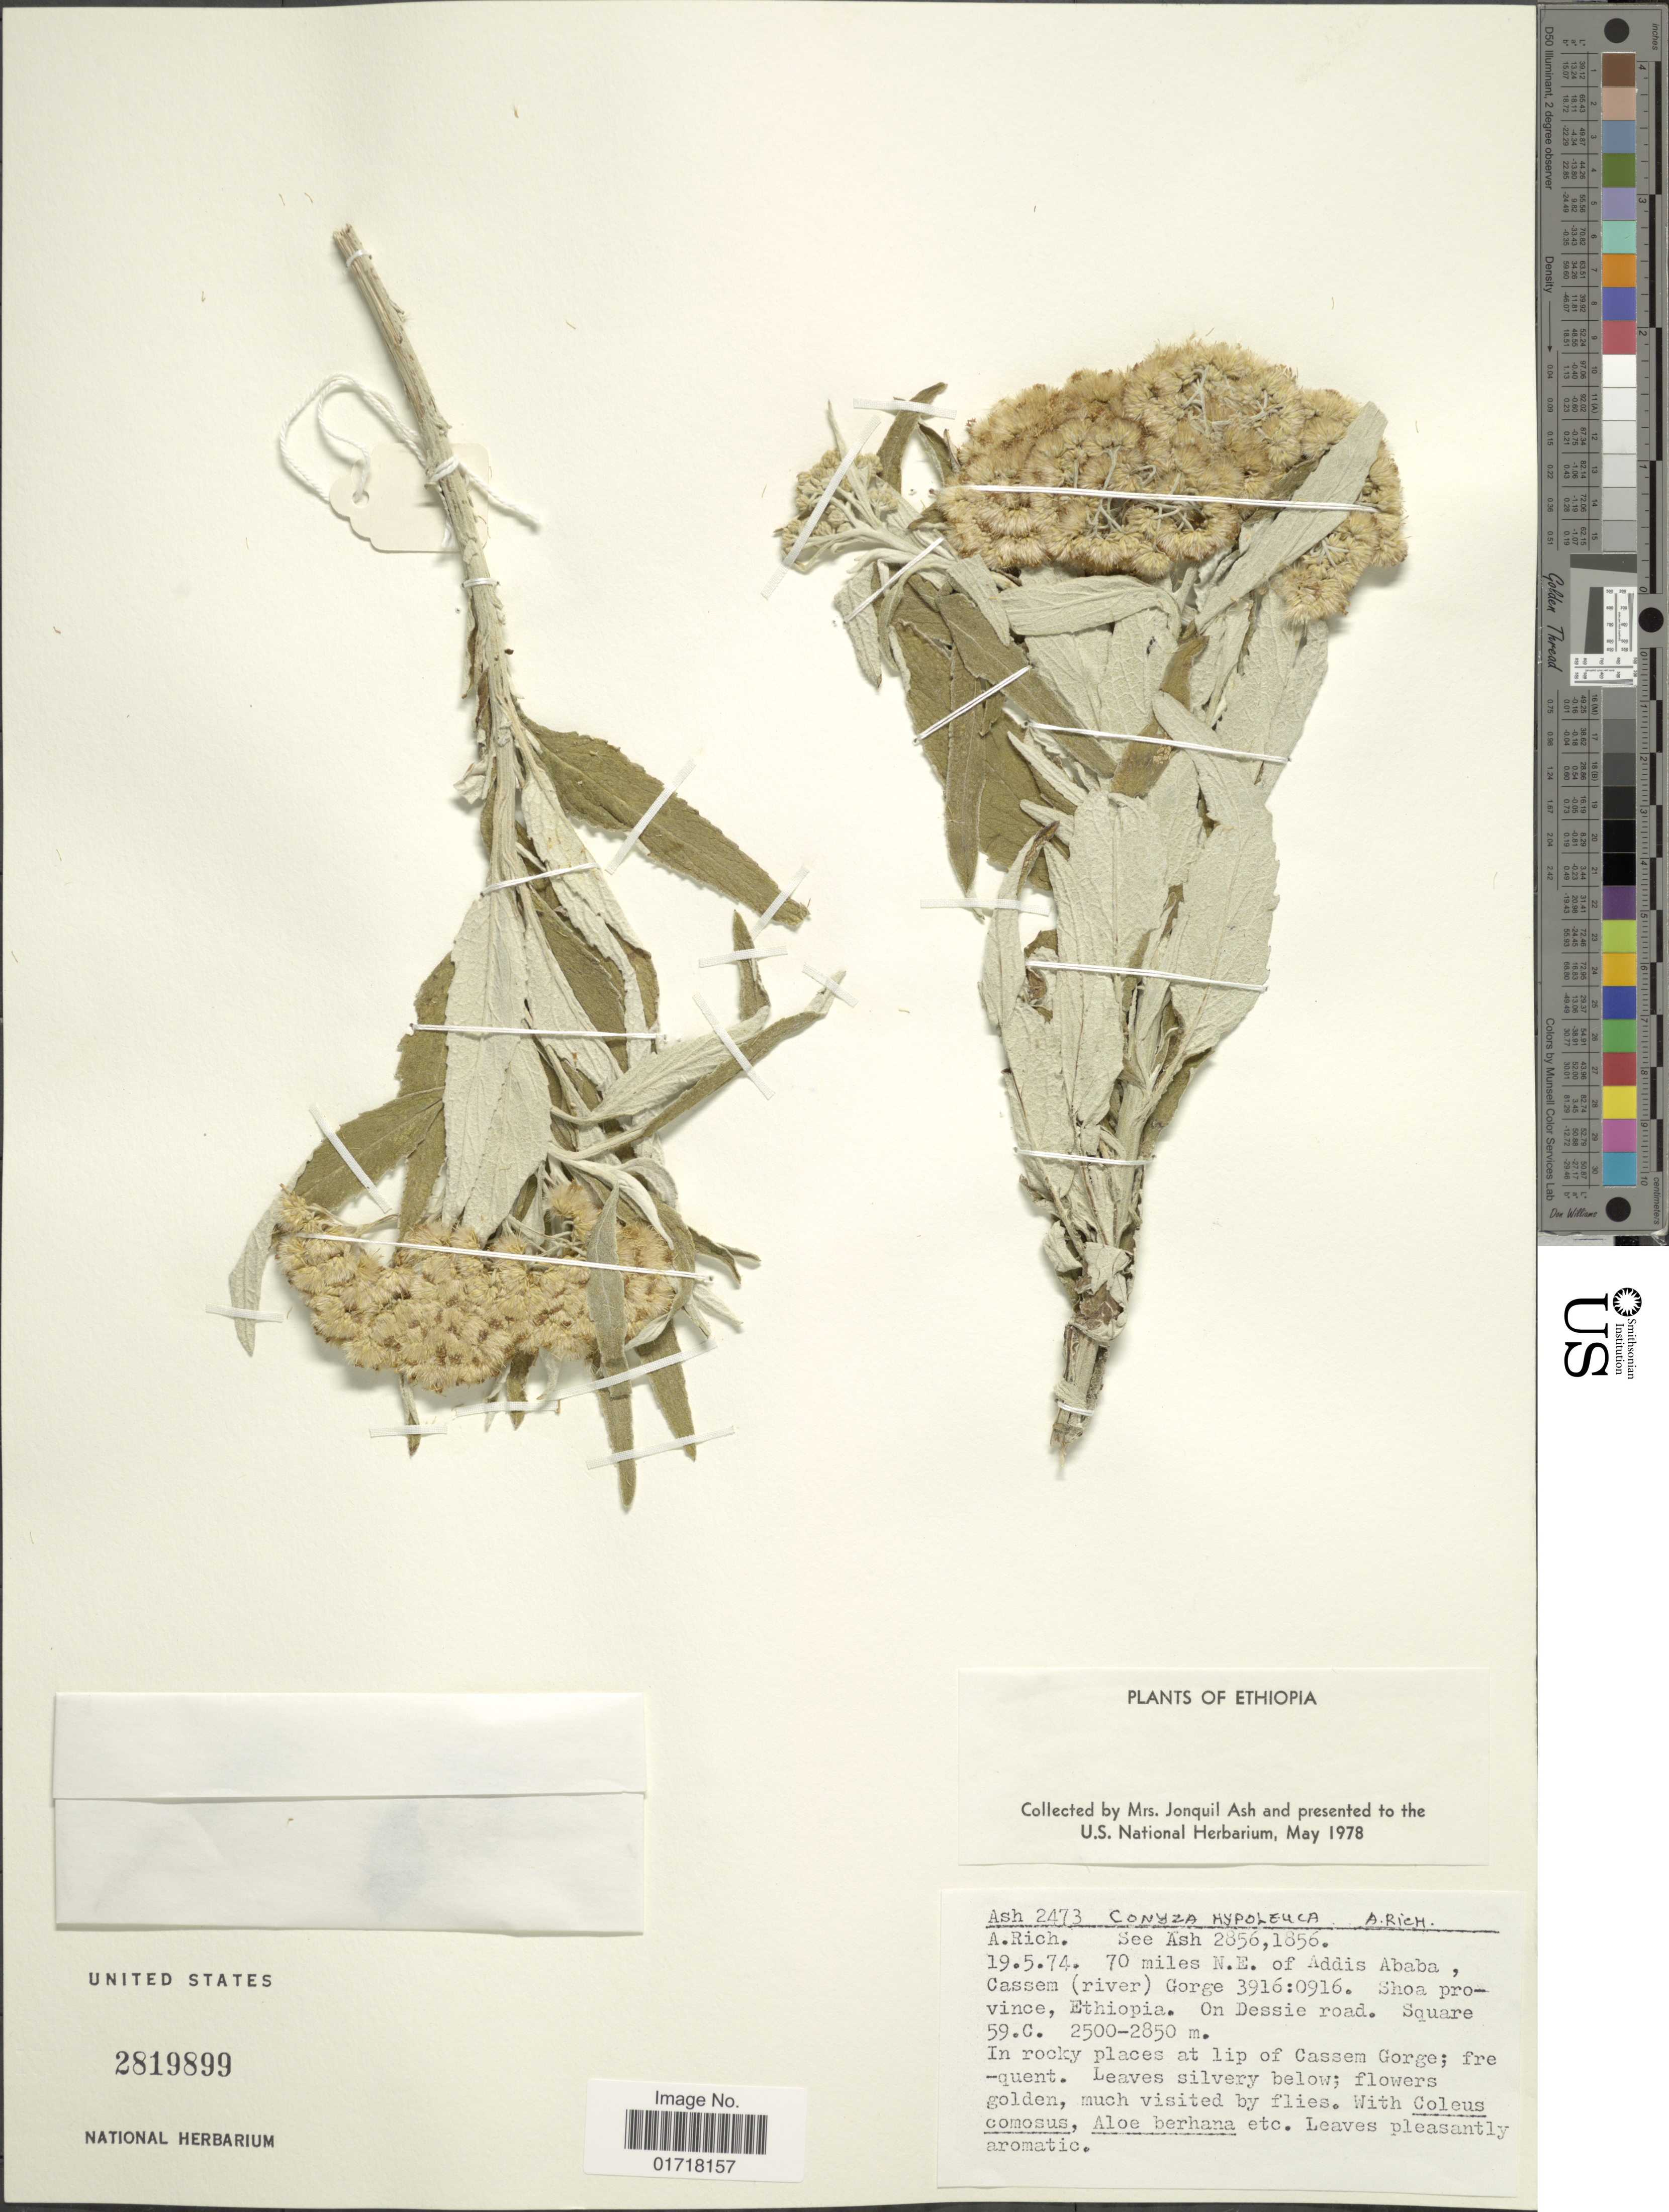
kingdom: Plantae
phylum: Tracheophyta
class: Magnoliopsida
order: Asterales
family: Asteraceae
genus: Conyza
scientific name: Conyza hypoleuca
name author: A. Rich.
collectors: A. Richard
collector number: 2473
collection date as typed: Transcribed d/m/y: 19/5/74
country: Ethiopia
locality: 70 miles N. E. of Addis Ababa, Cassem (river) Gorge 3916:0916, Shoa Province Ethiopia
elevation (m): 2500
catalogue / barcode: US 2819899